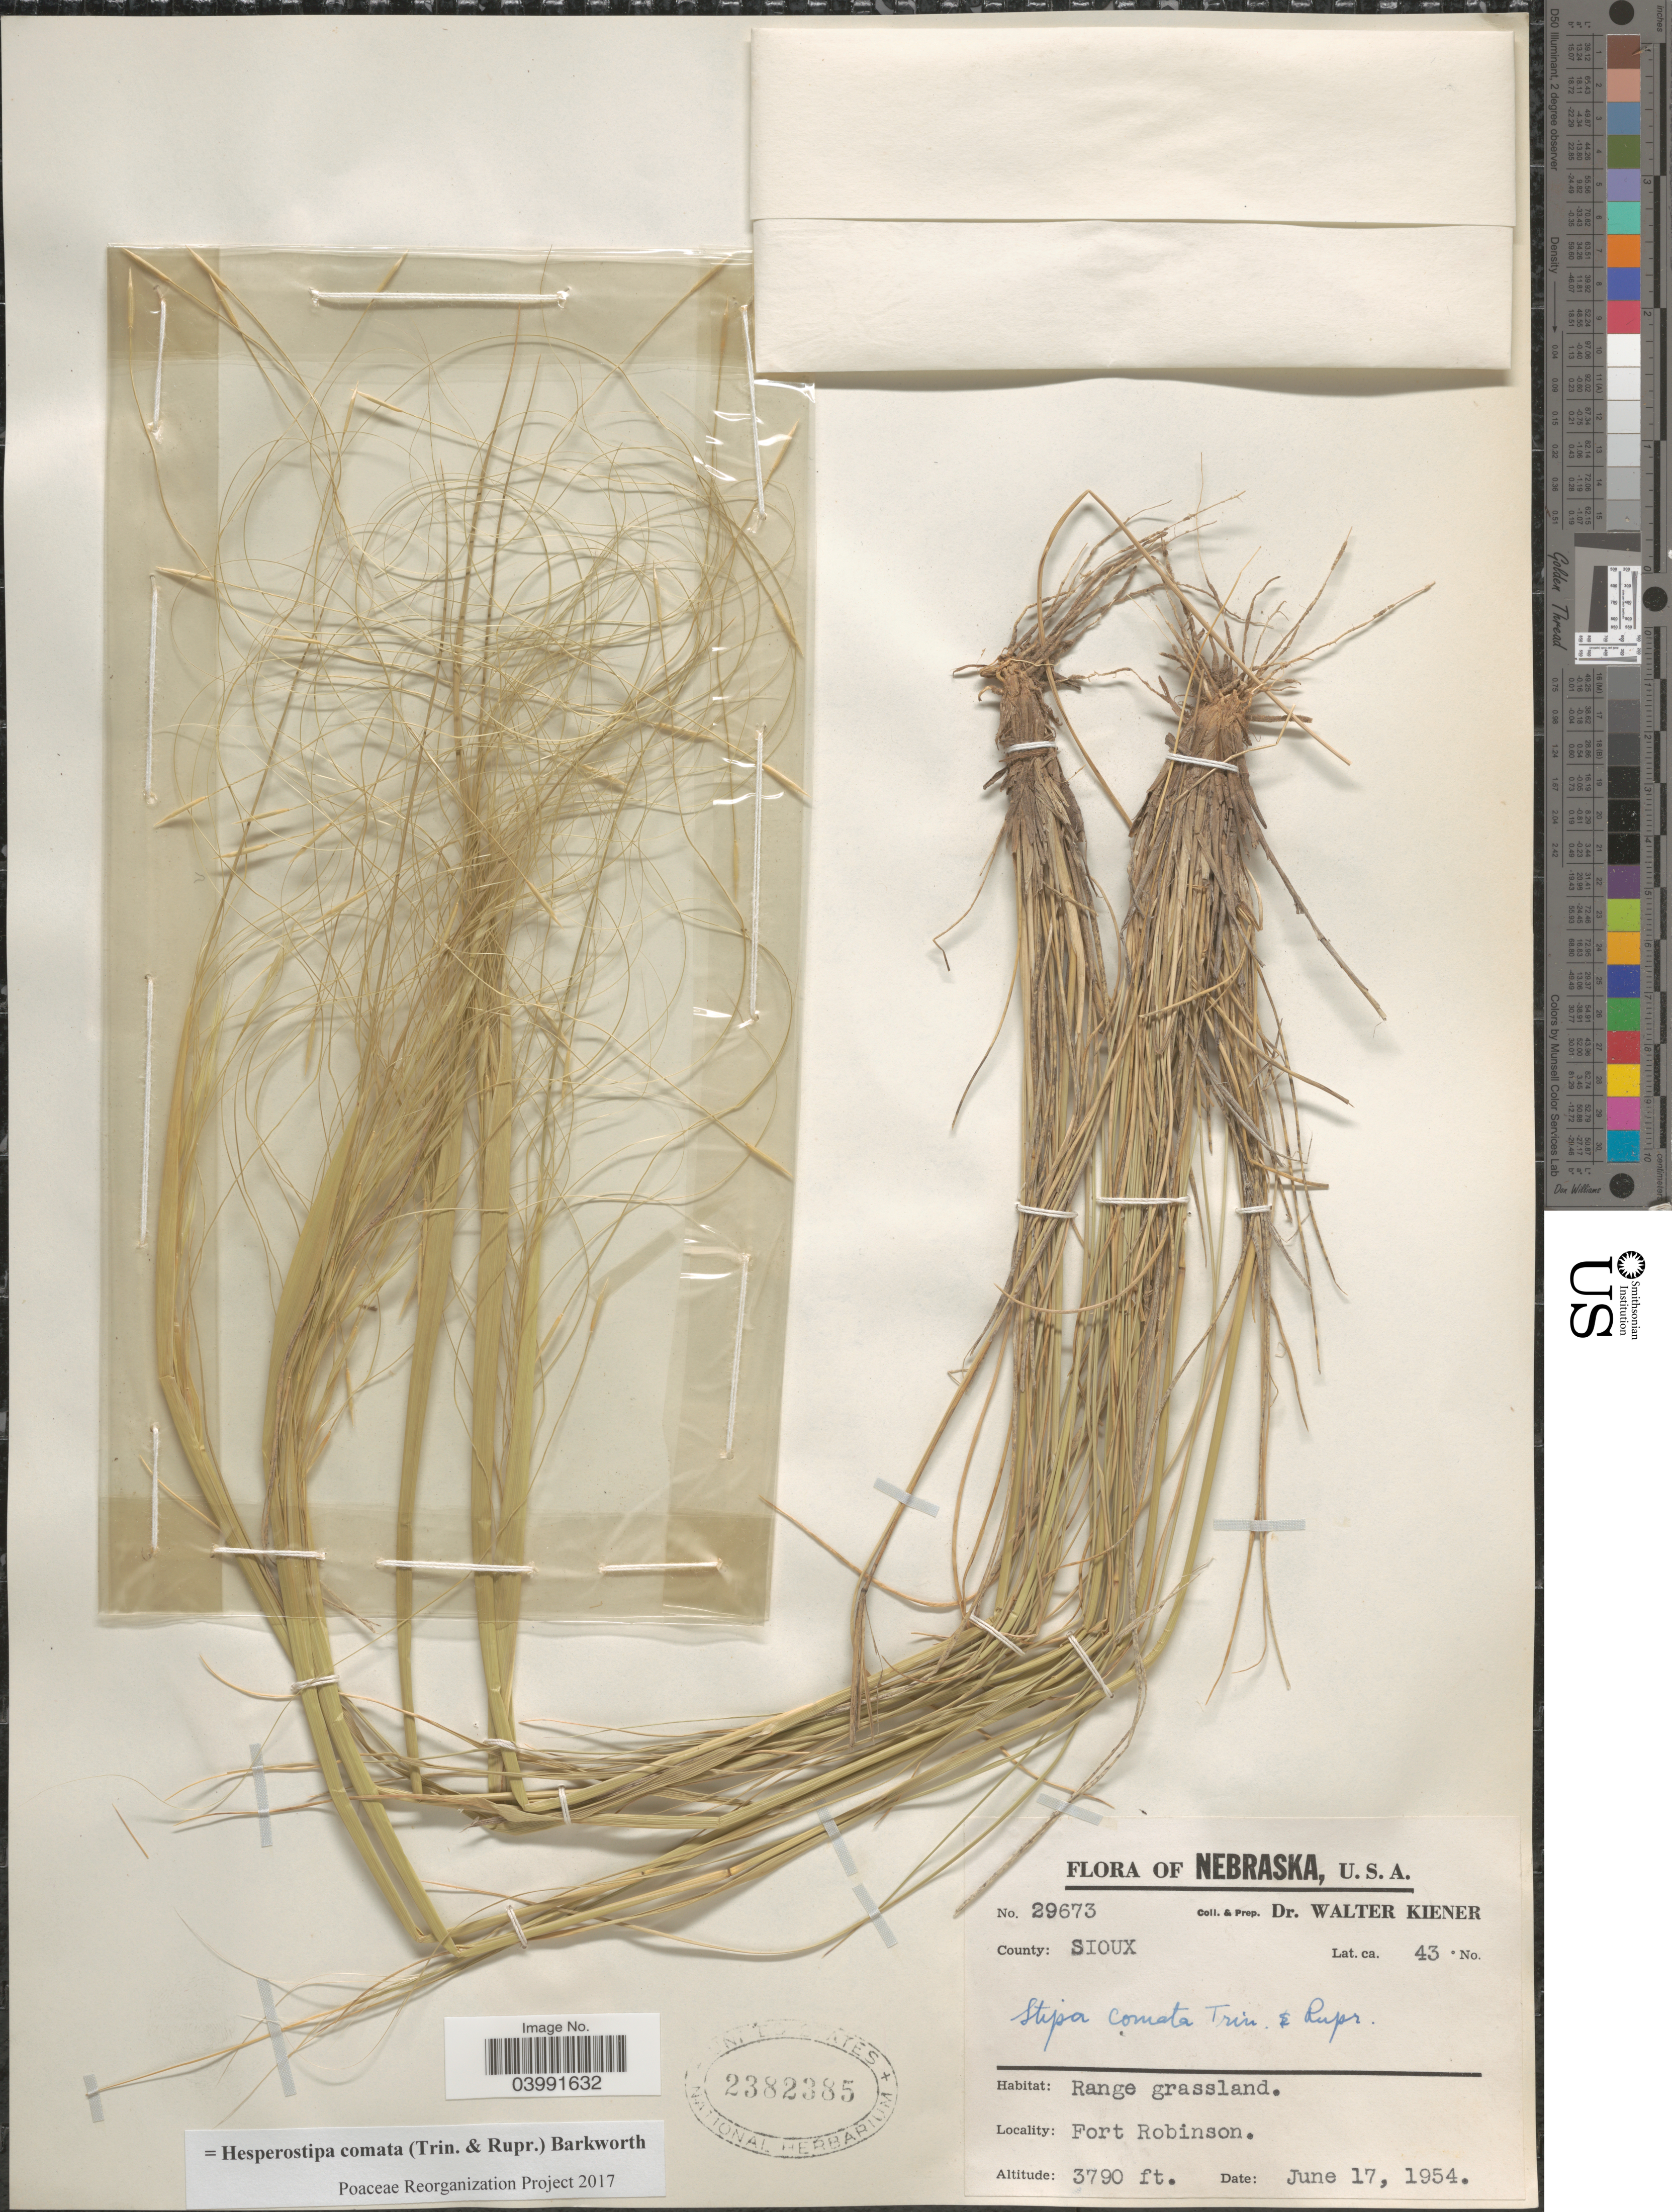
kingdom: Plantae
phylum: Tracheophyta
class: Liliopsida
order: Poales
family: Poaceae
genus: Hesperostipa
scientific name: Hesperostipa comata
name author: (Trin. & Rupr.) Barkworth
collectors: W. Kiener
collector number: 29673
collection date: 1954-06-17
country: United States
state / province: Nebraska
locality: County: Sioux. Fort Robinson.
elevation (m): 1155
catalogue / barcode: US 2382385